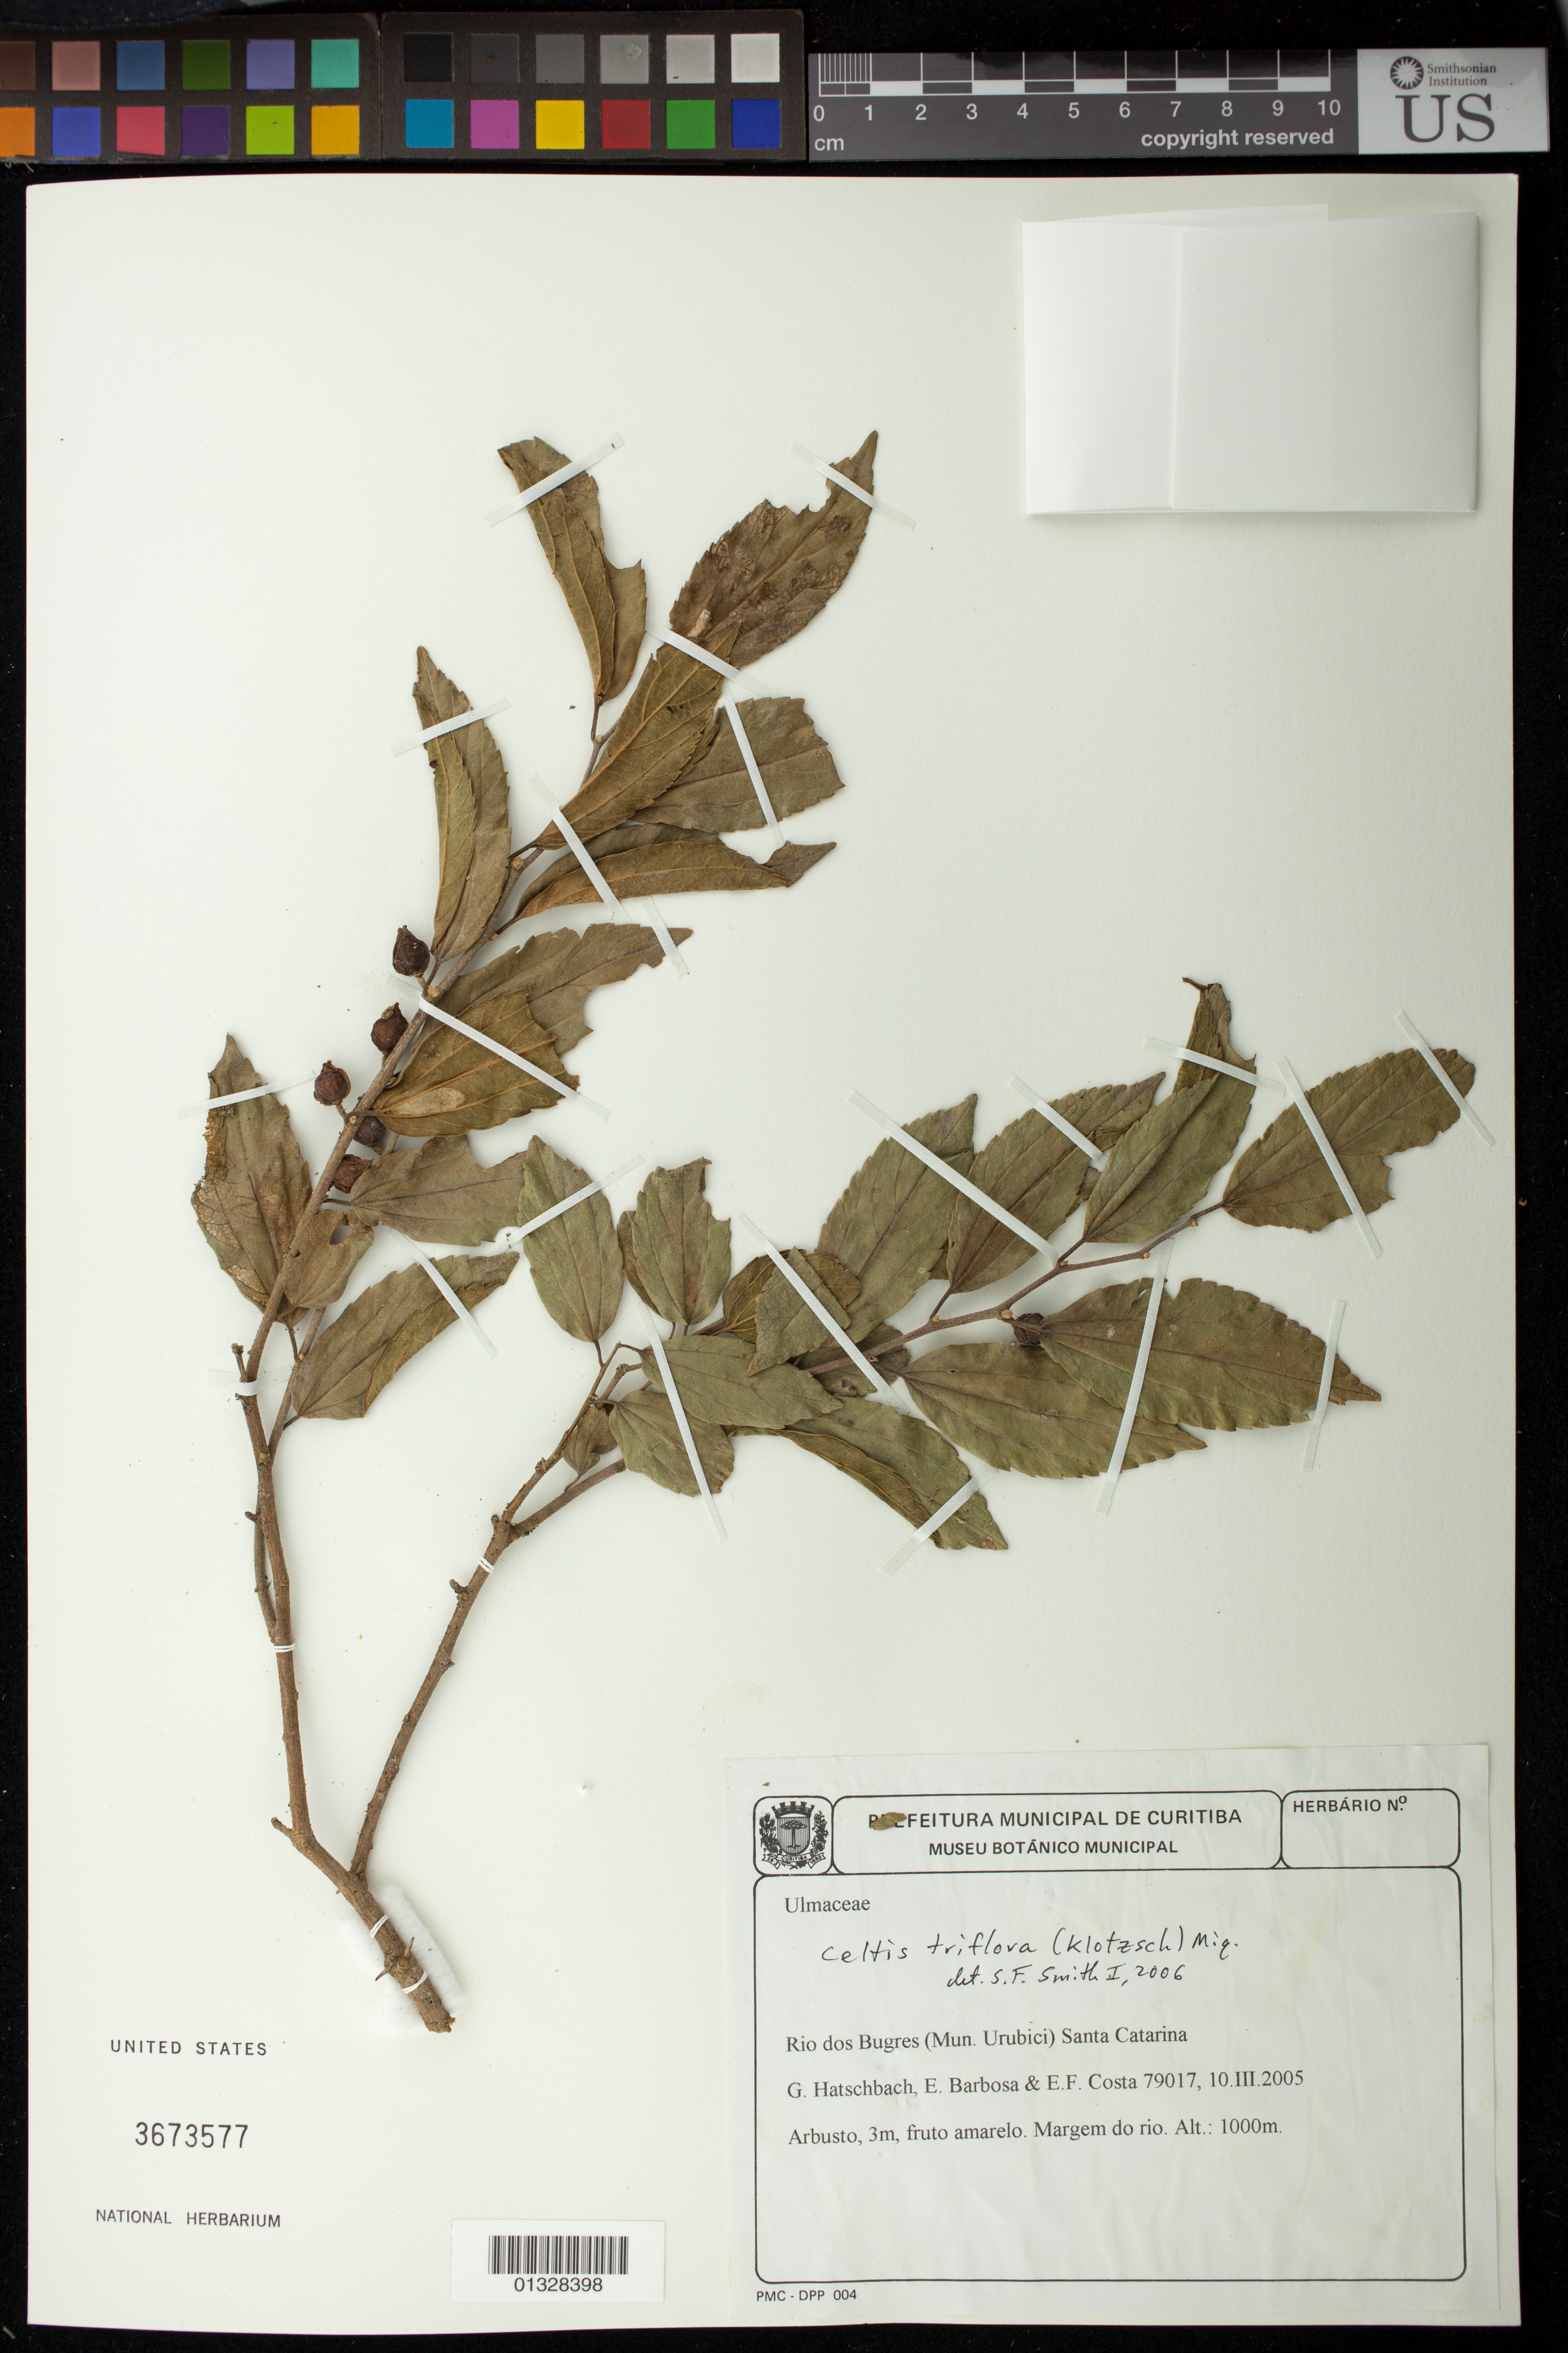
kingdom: Plantae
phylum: Tracheophyta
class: Magnoliopsida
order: Rosales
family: Cannabaceae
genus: Celtis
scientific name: Celtis triflora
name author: (Klotzsch) Ruiz ex Miq.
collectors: G. Hatschbach, E. Barbosa & E. F. Costa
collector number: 79017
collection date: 2005-03-10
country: Brazil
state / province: Santa Catarina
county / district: Urubici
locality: Rio dos Bugres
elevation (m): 1000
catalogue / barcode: US 3673577